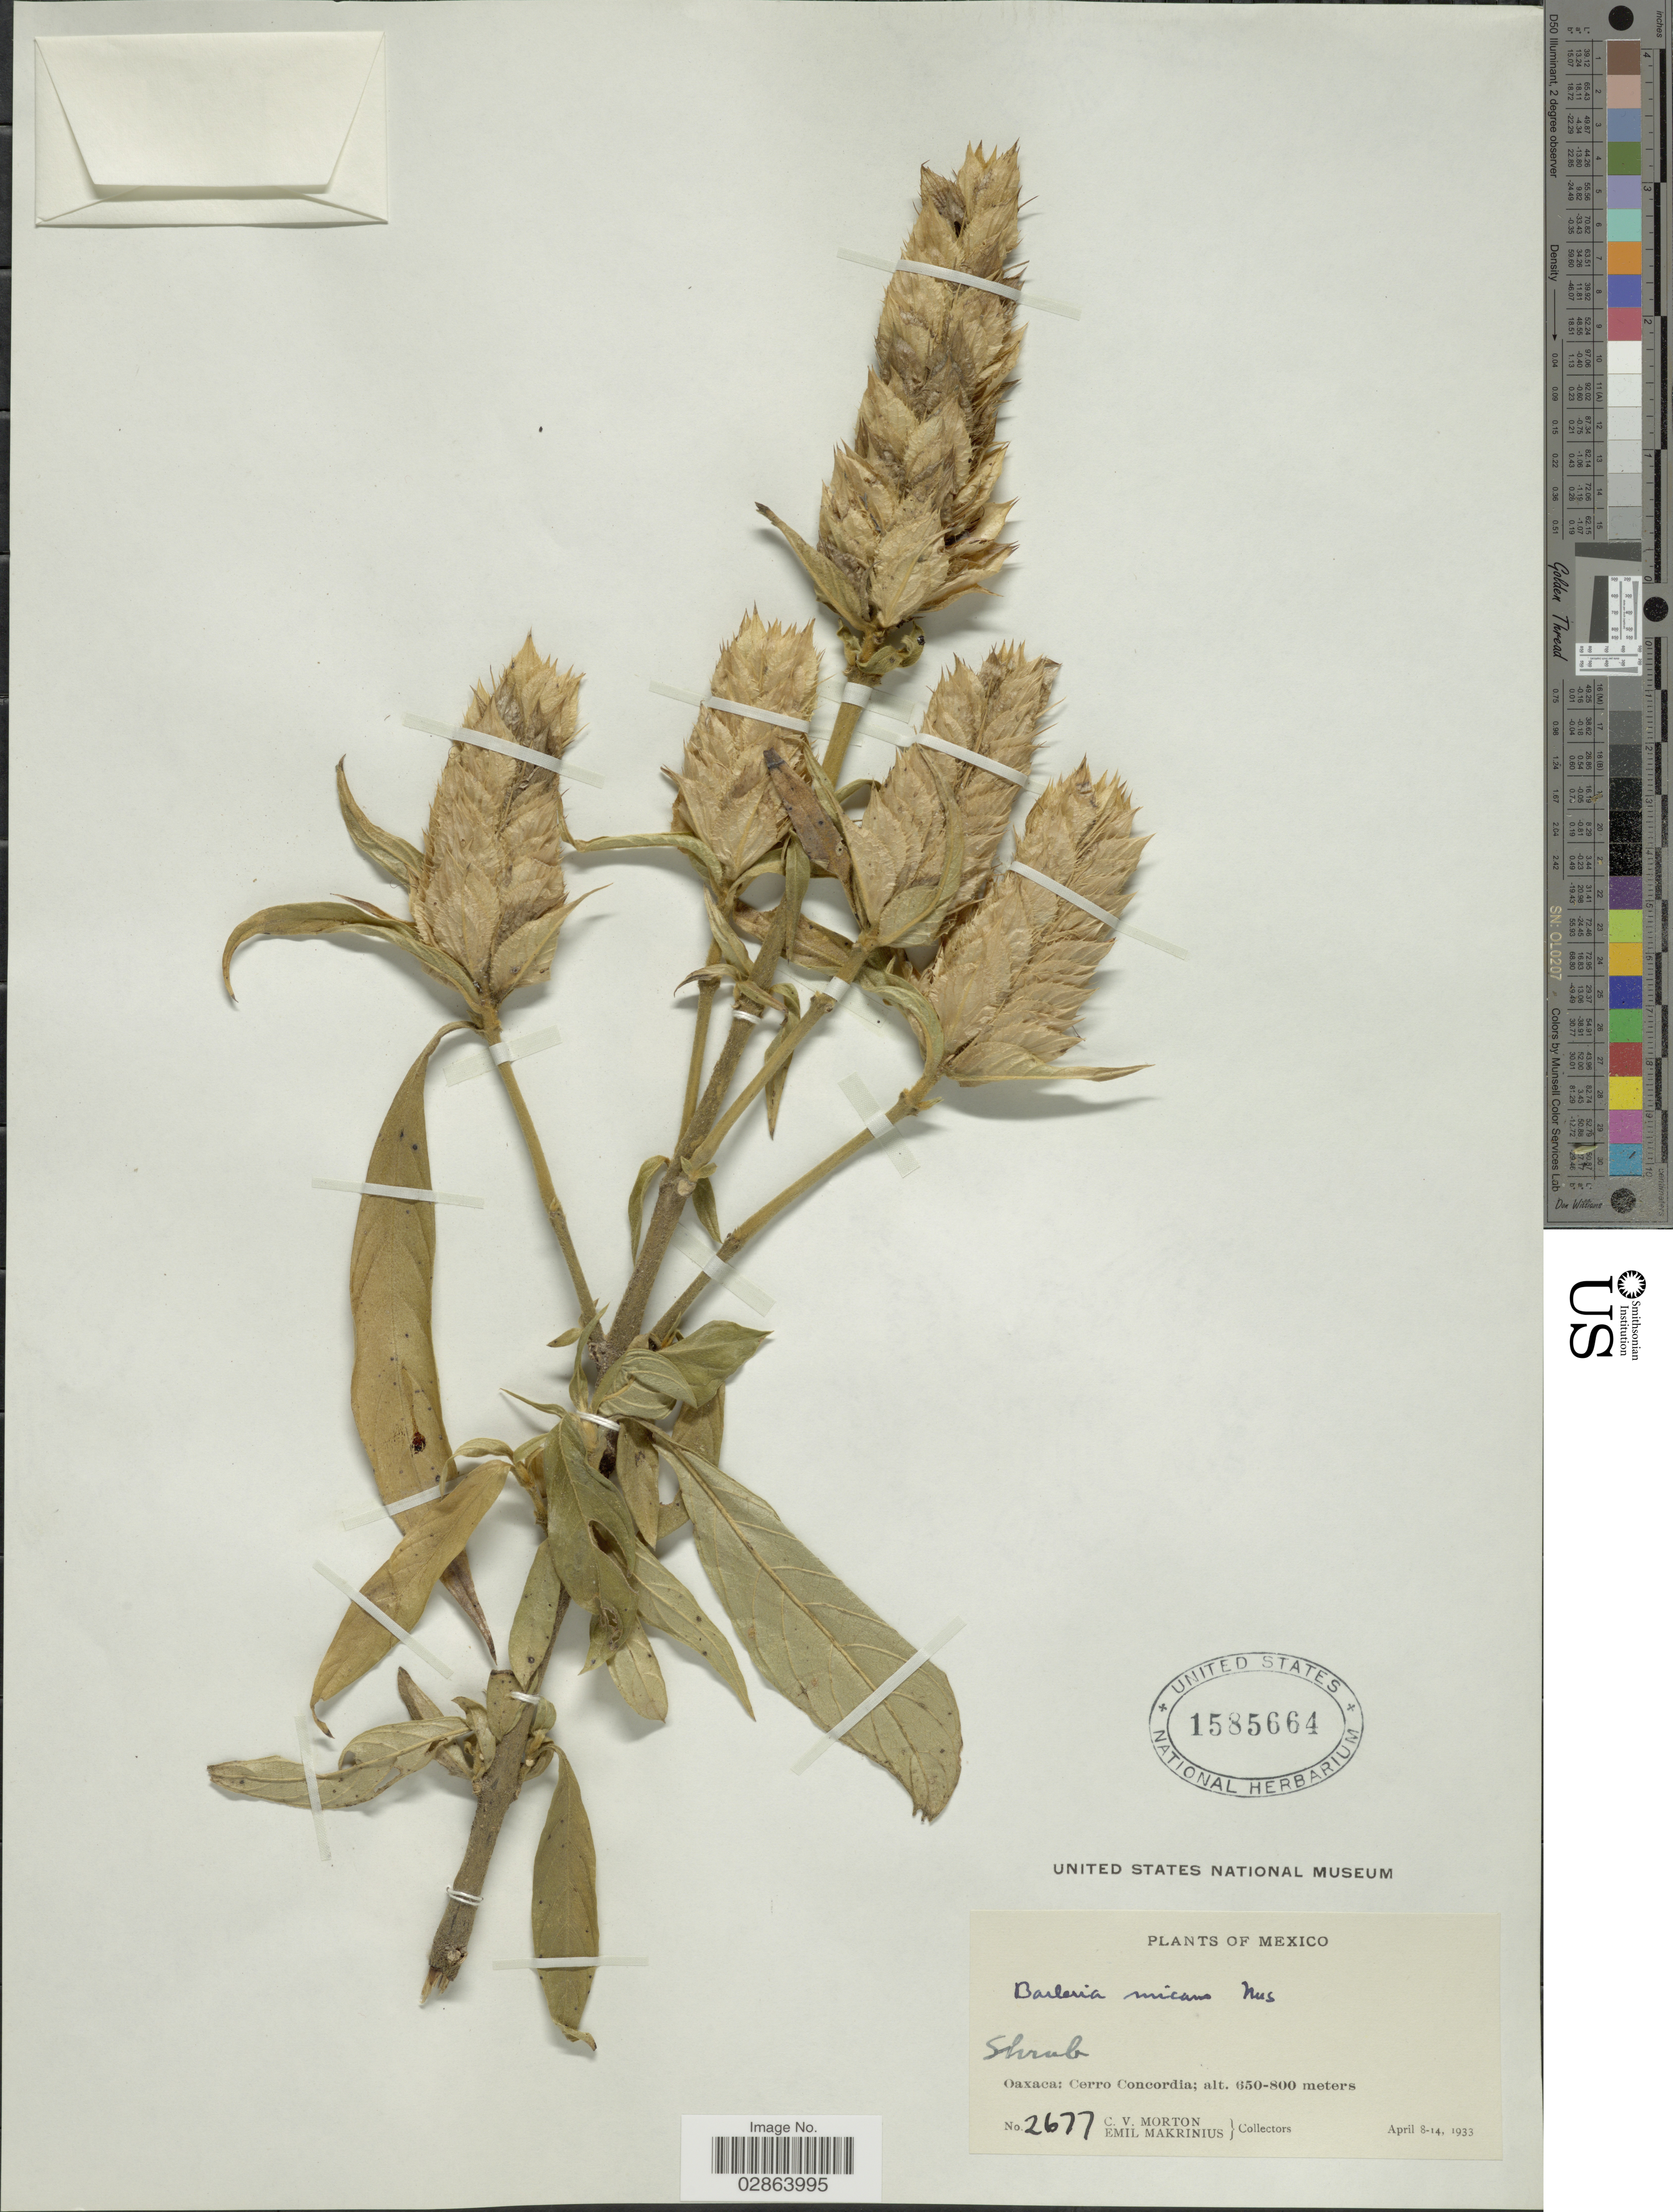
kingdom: Plantae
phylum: Tracheophyta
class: Magnoliopsida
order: Lamiales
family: Acanthaceae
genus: Barleria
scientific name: Barleria oenotheroides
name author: Dum. Cours.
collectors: C. V. Morton & E. Makrinius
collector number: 2677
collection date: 1933-04-08/1933-04-14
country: Mexico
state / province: Oaxaca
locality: Cerro Concordia.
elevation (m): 650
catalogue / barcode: US 1585664